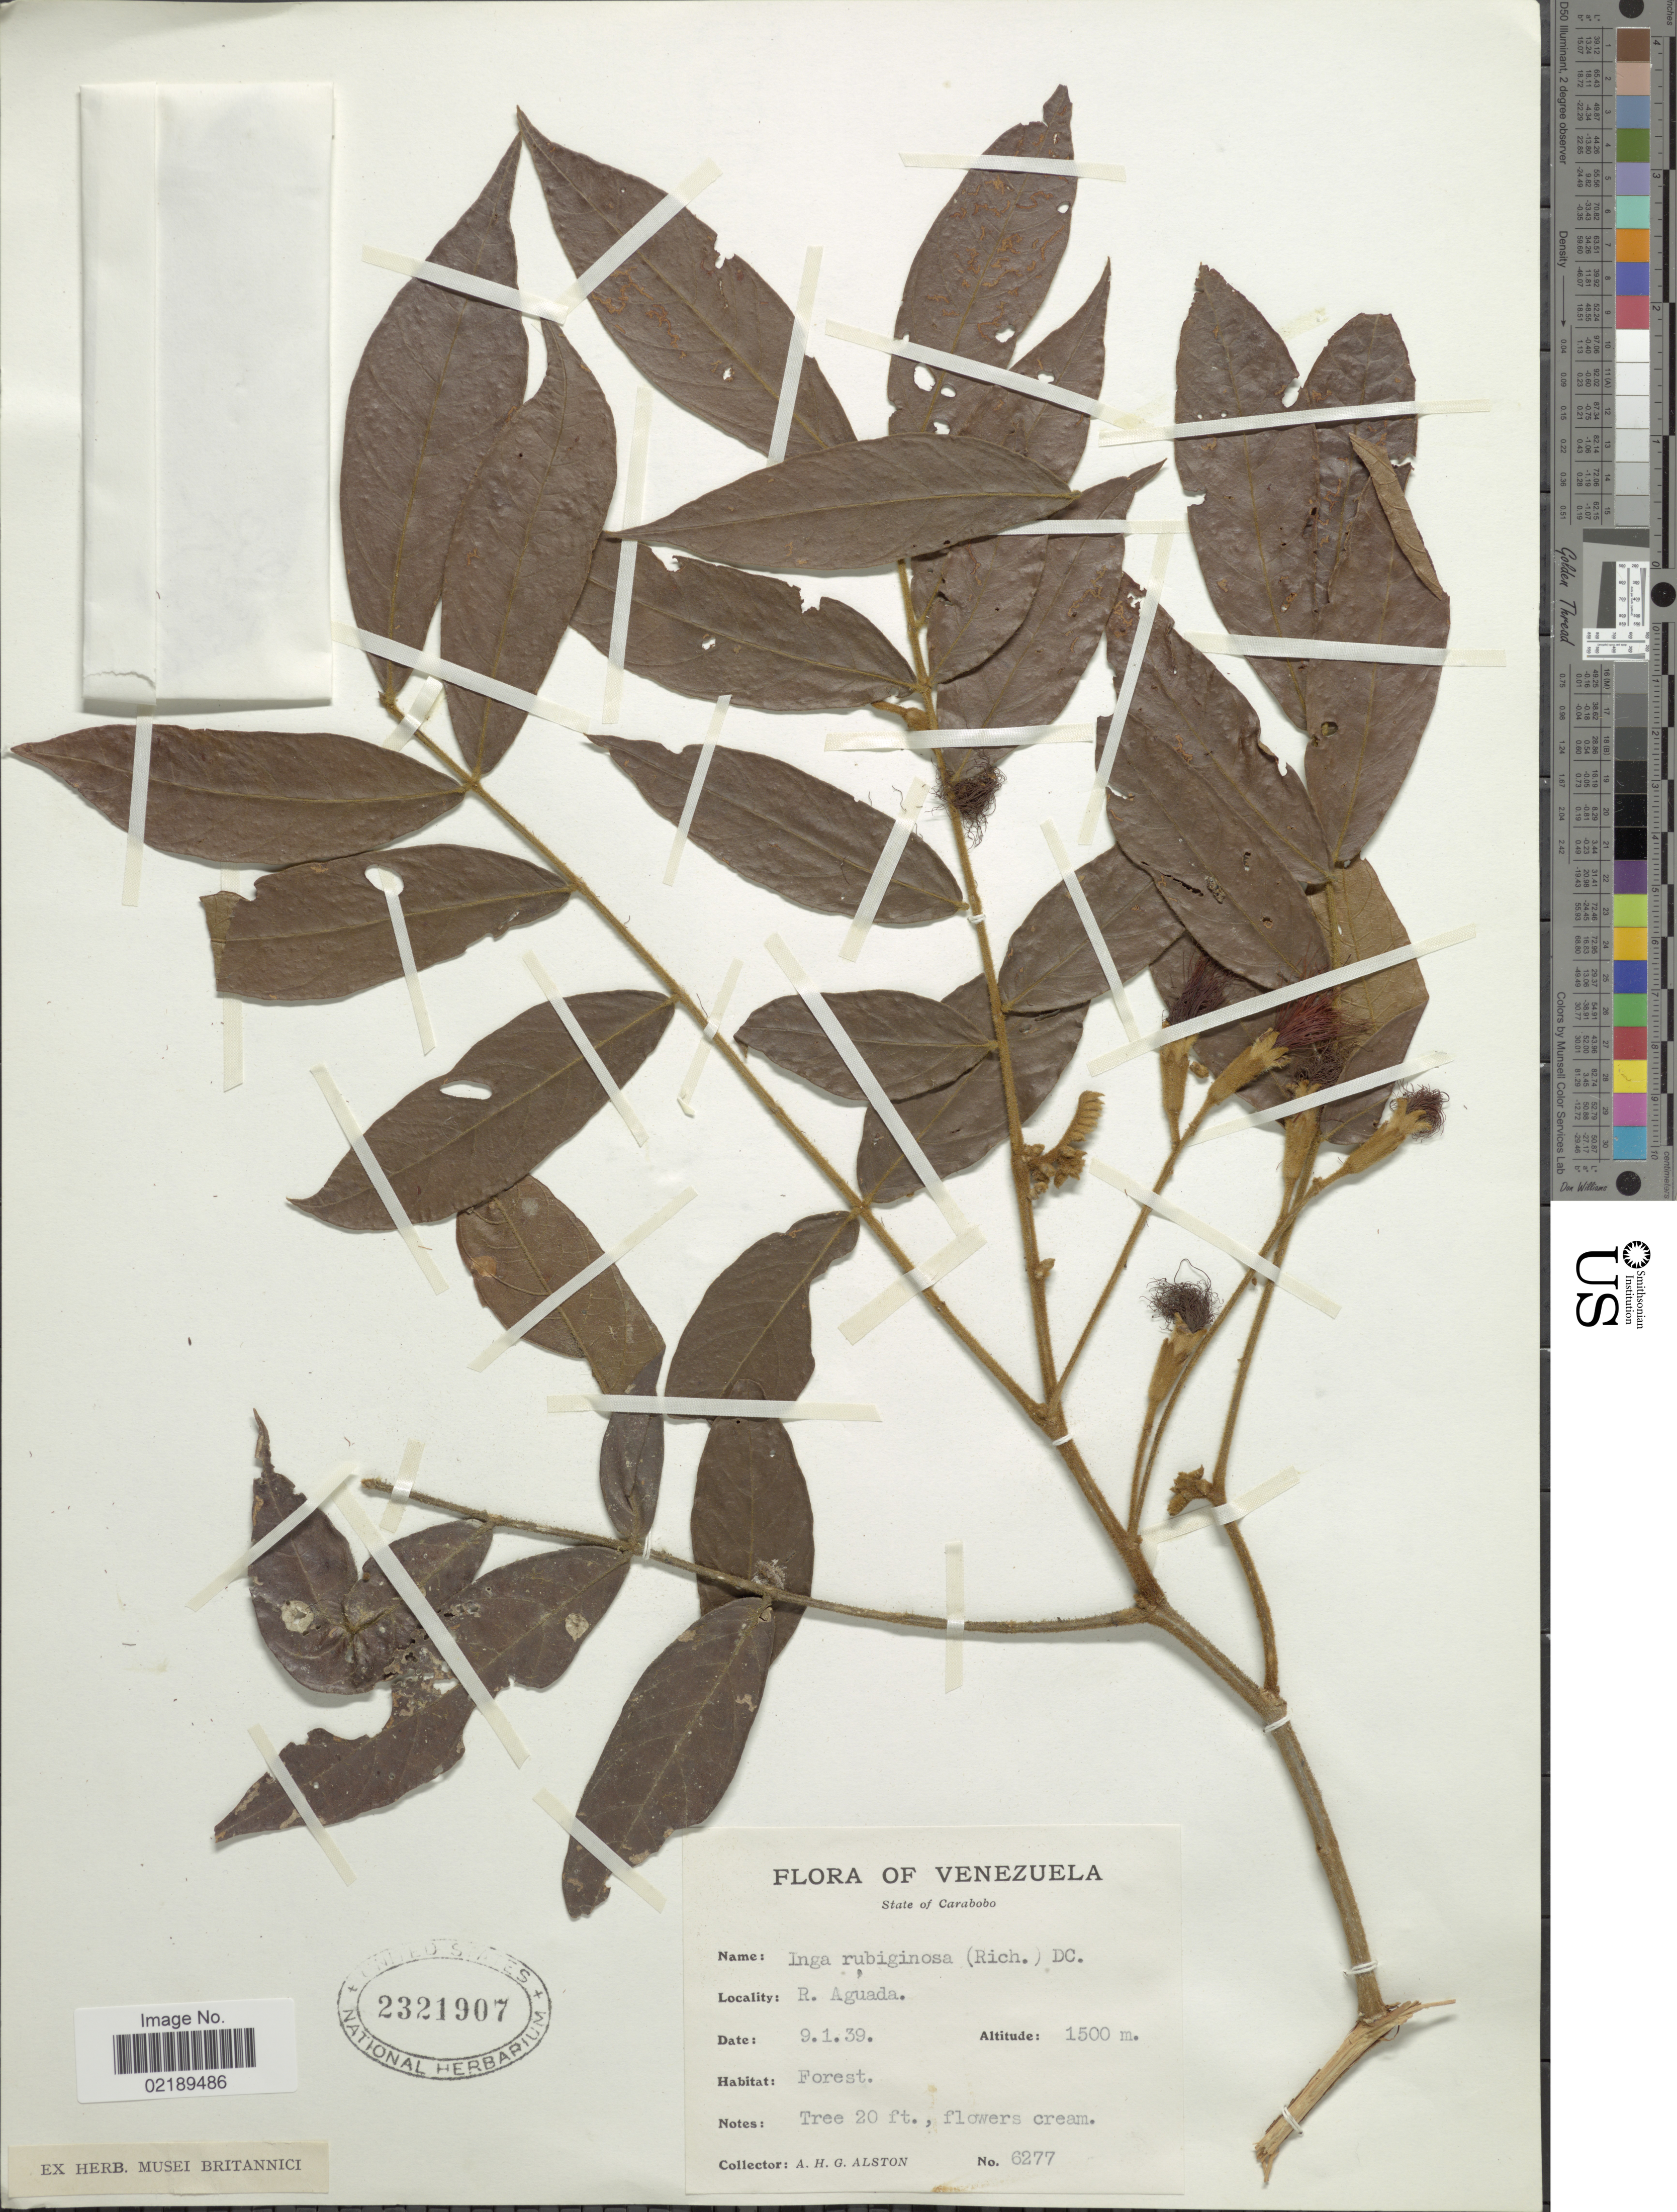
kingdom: Plantae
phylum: Tracheophyta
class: Magnoliopsida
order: Fabales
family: Fabaceae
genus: Inga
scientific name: Inga rubiginosa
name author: (Rich.) DC.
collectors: A. H. Alston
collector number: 6277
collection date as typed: Transcribed d/m/y: 9/1/39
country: Venezuela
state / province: Carabobo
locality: R. Aguada.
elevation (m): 1500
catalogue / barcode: US 2321907